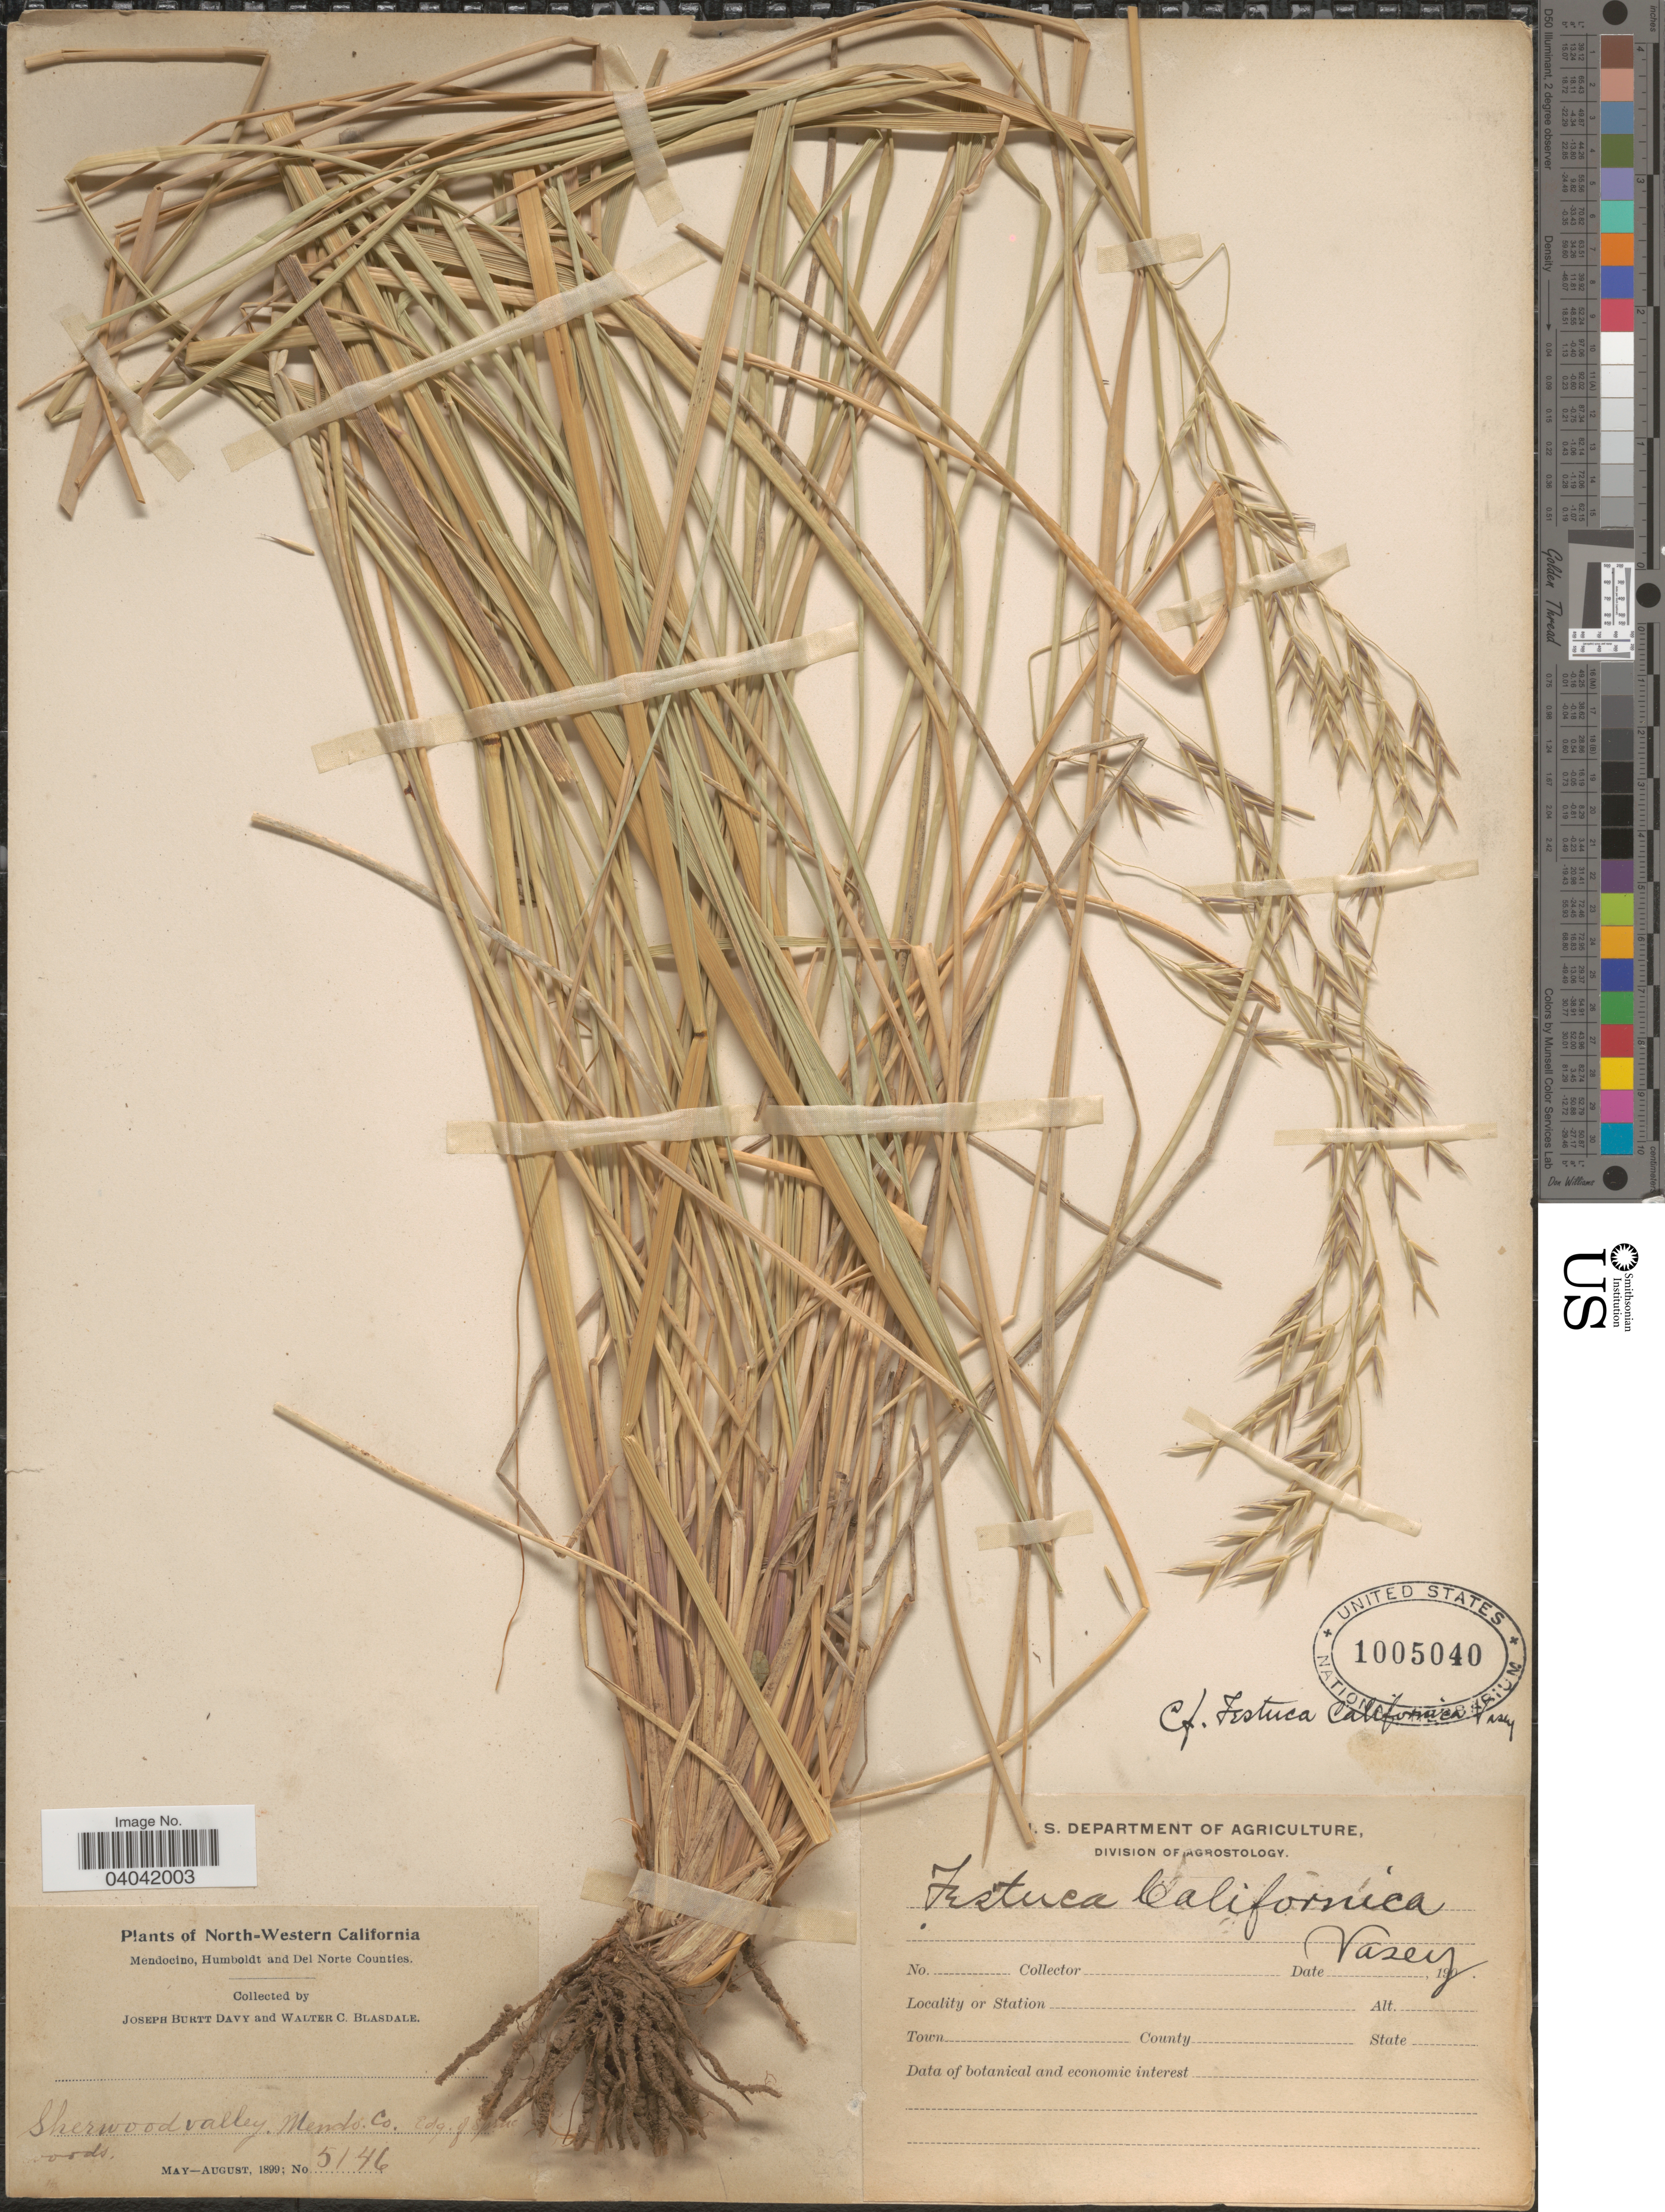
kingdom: Plantae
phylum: Tracheophyta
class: Liliopsida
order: Poales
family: Poaceae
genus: Festuca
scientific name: Festuca californica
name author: Vasey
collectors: J. Burtt Davy & W. Blasdale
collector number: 5146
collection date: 1899-05/1899-08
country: United States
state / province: California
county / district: Mendocino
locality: North-Western California. Mendocino, Humboldt and Del Norte Counties. Sherwood valley. Mendo. Co.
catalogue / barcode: US 1005040